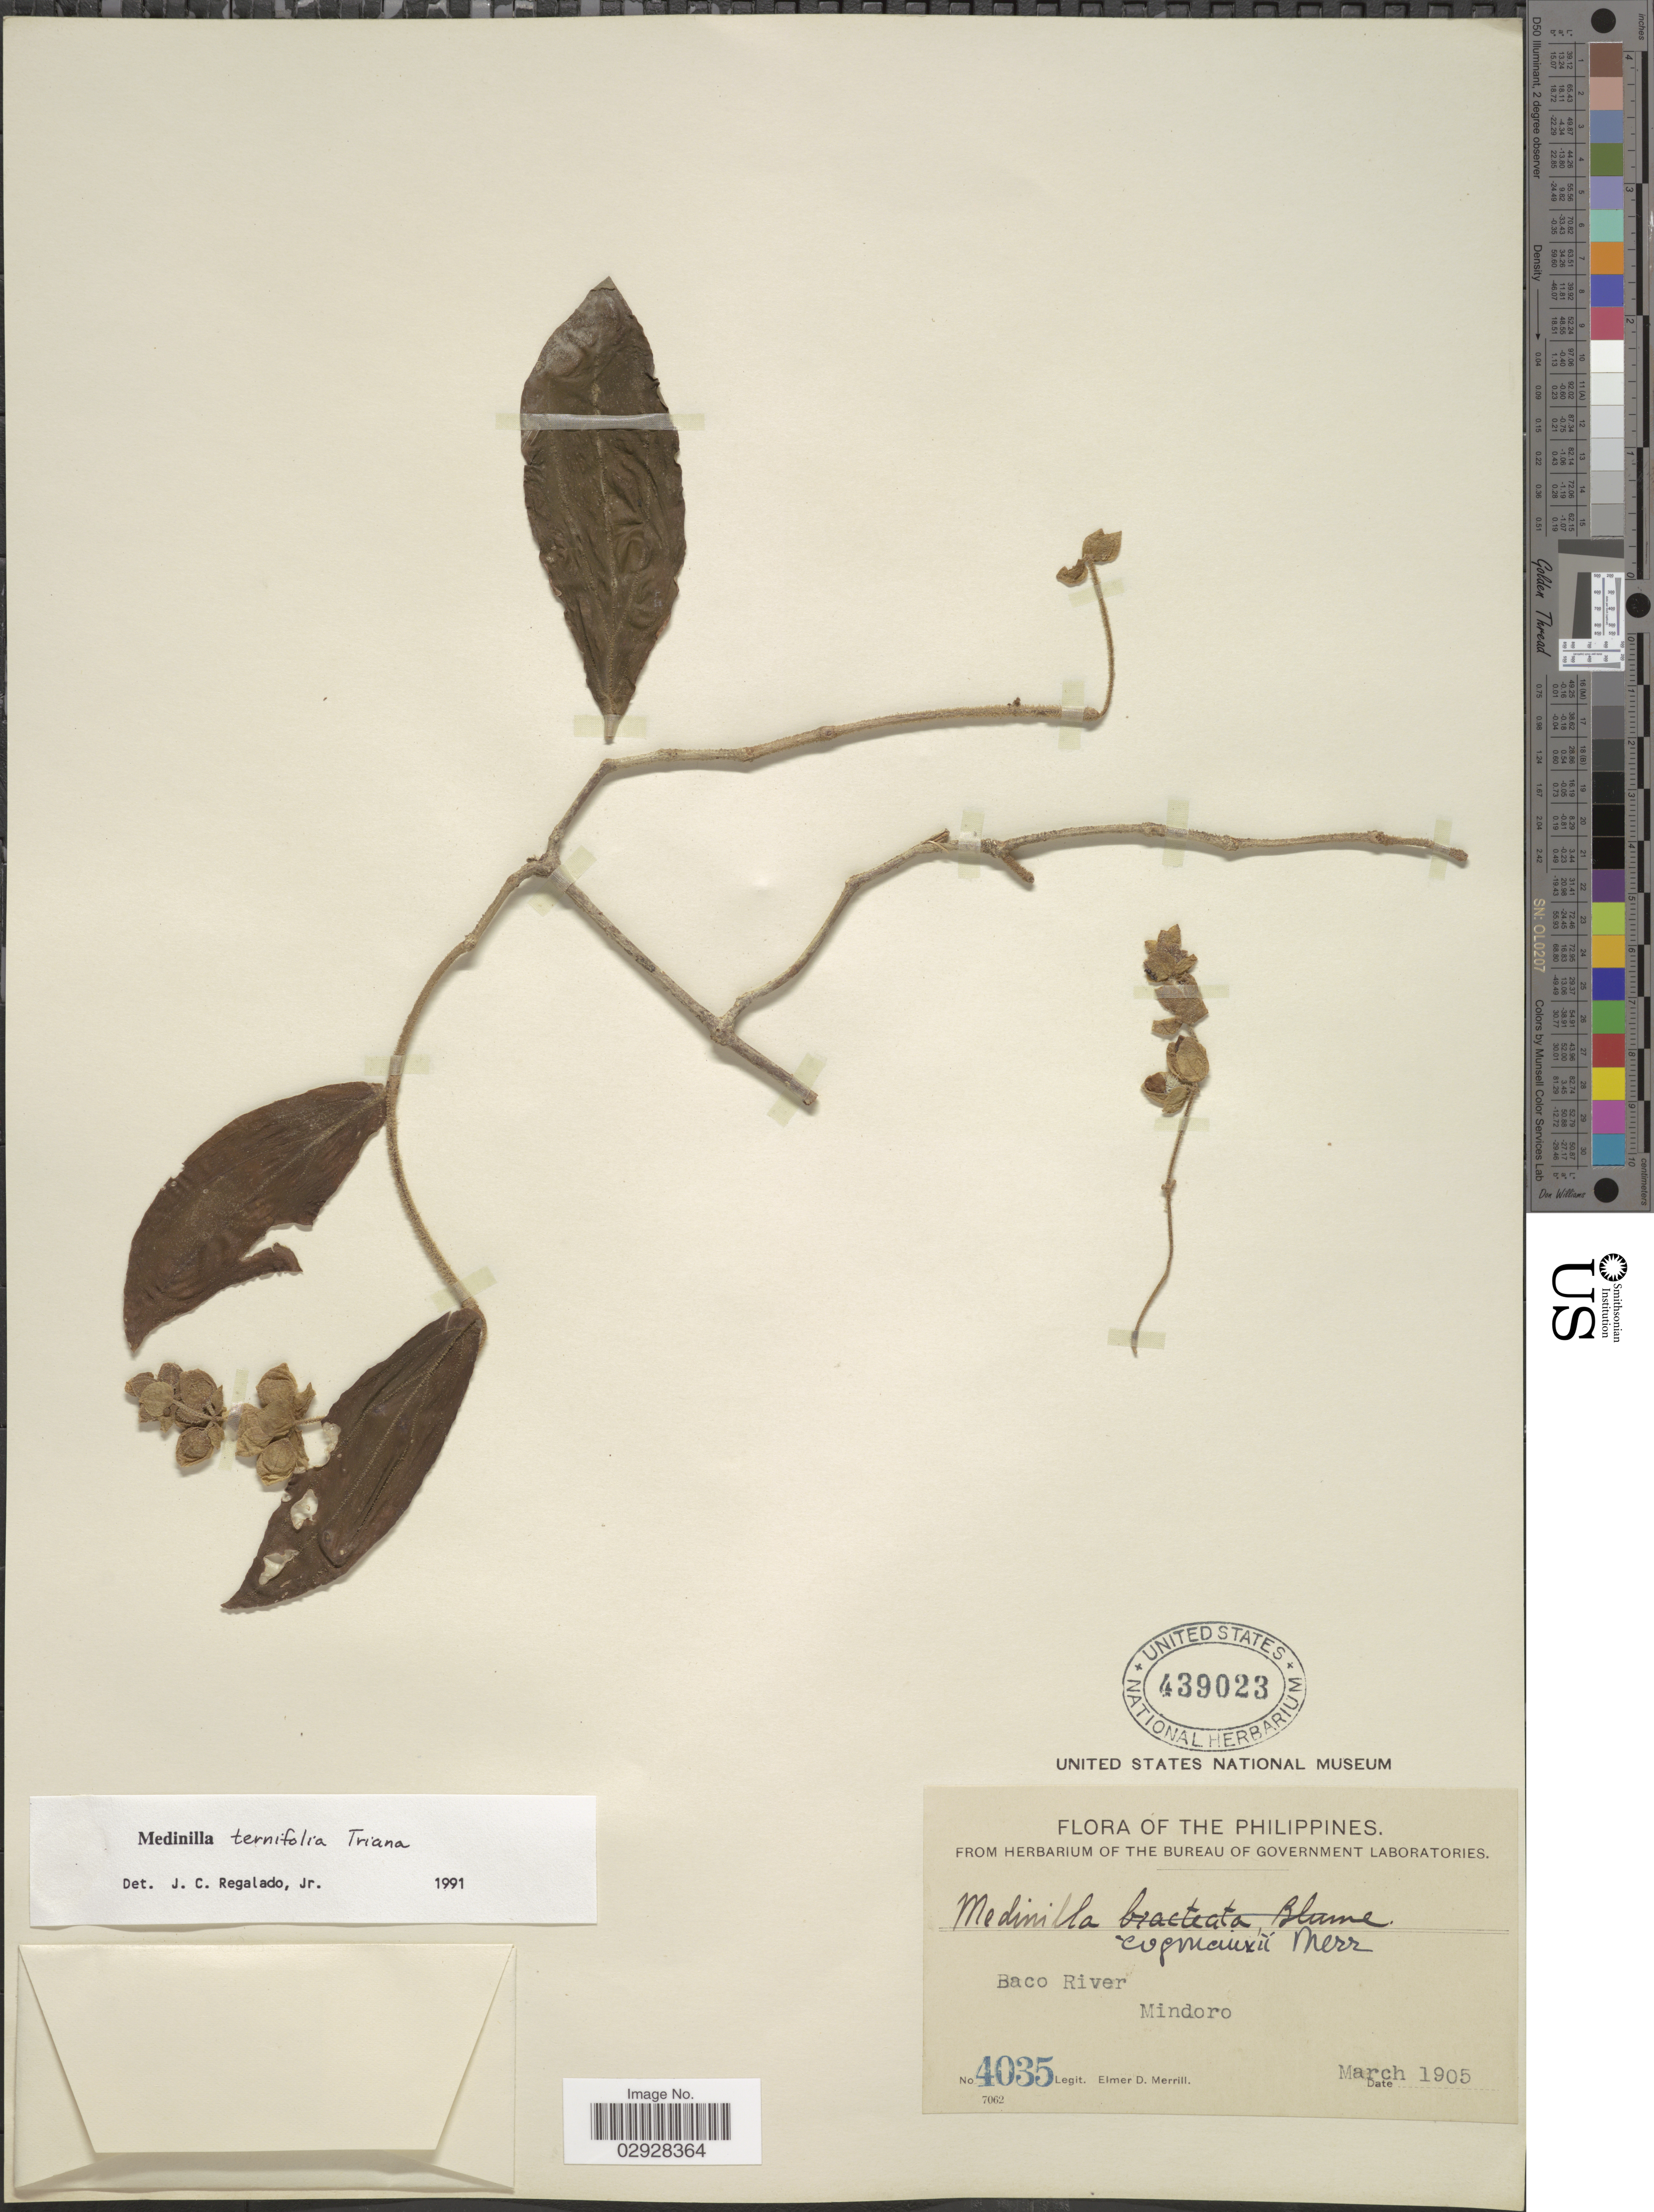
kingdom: Plantae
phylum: Tracheophyta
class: Magnoliopsida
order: Myrtales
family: Melastomataceae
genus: Medinilla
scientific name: Medinilla ternifolia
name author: Triana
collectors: E. D. Merrill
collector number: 4035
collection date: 1905-03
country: Philippines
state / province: Mimaropa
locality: Baco River. Mindoro.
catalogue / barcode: US 439023